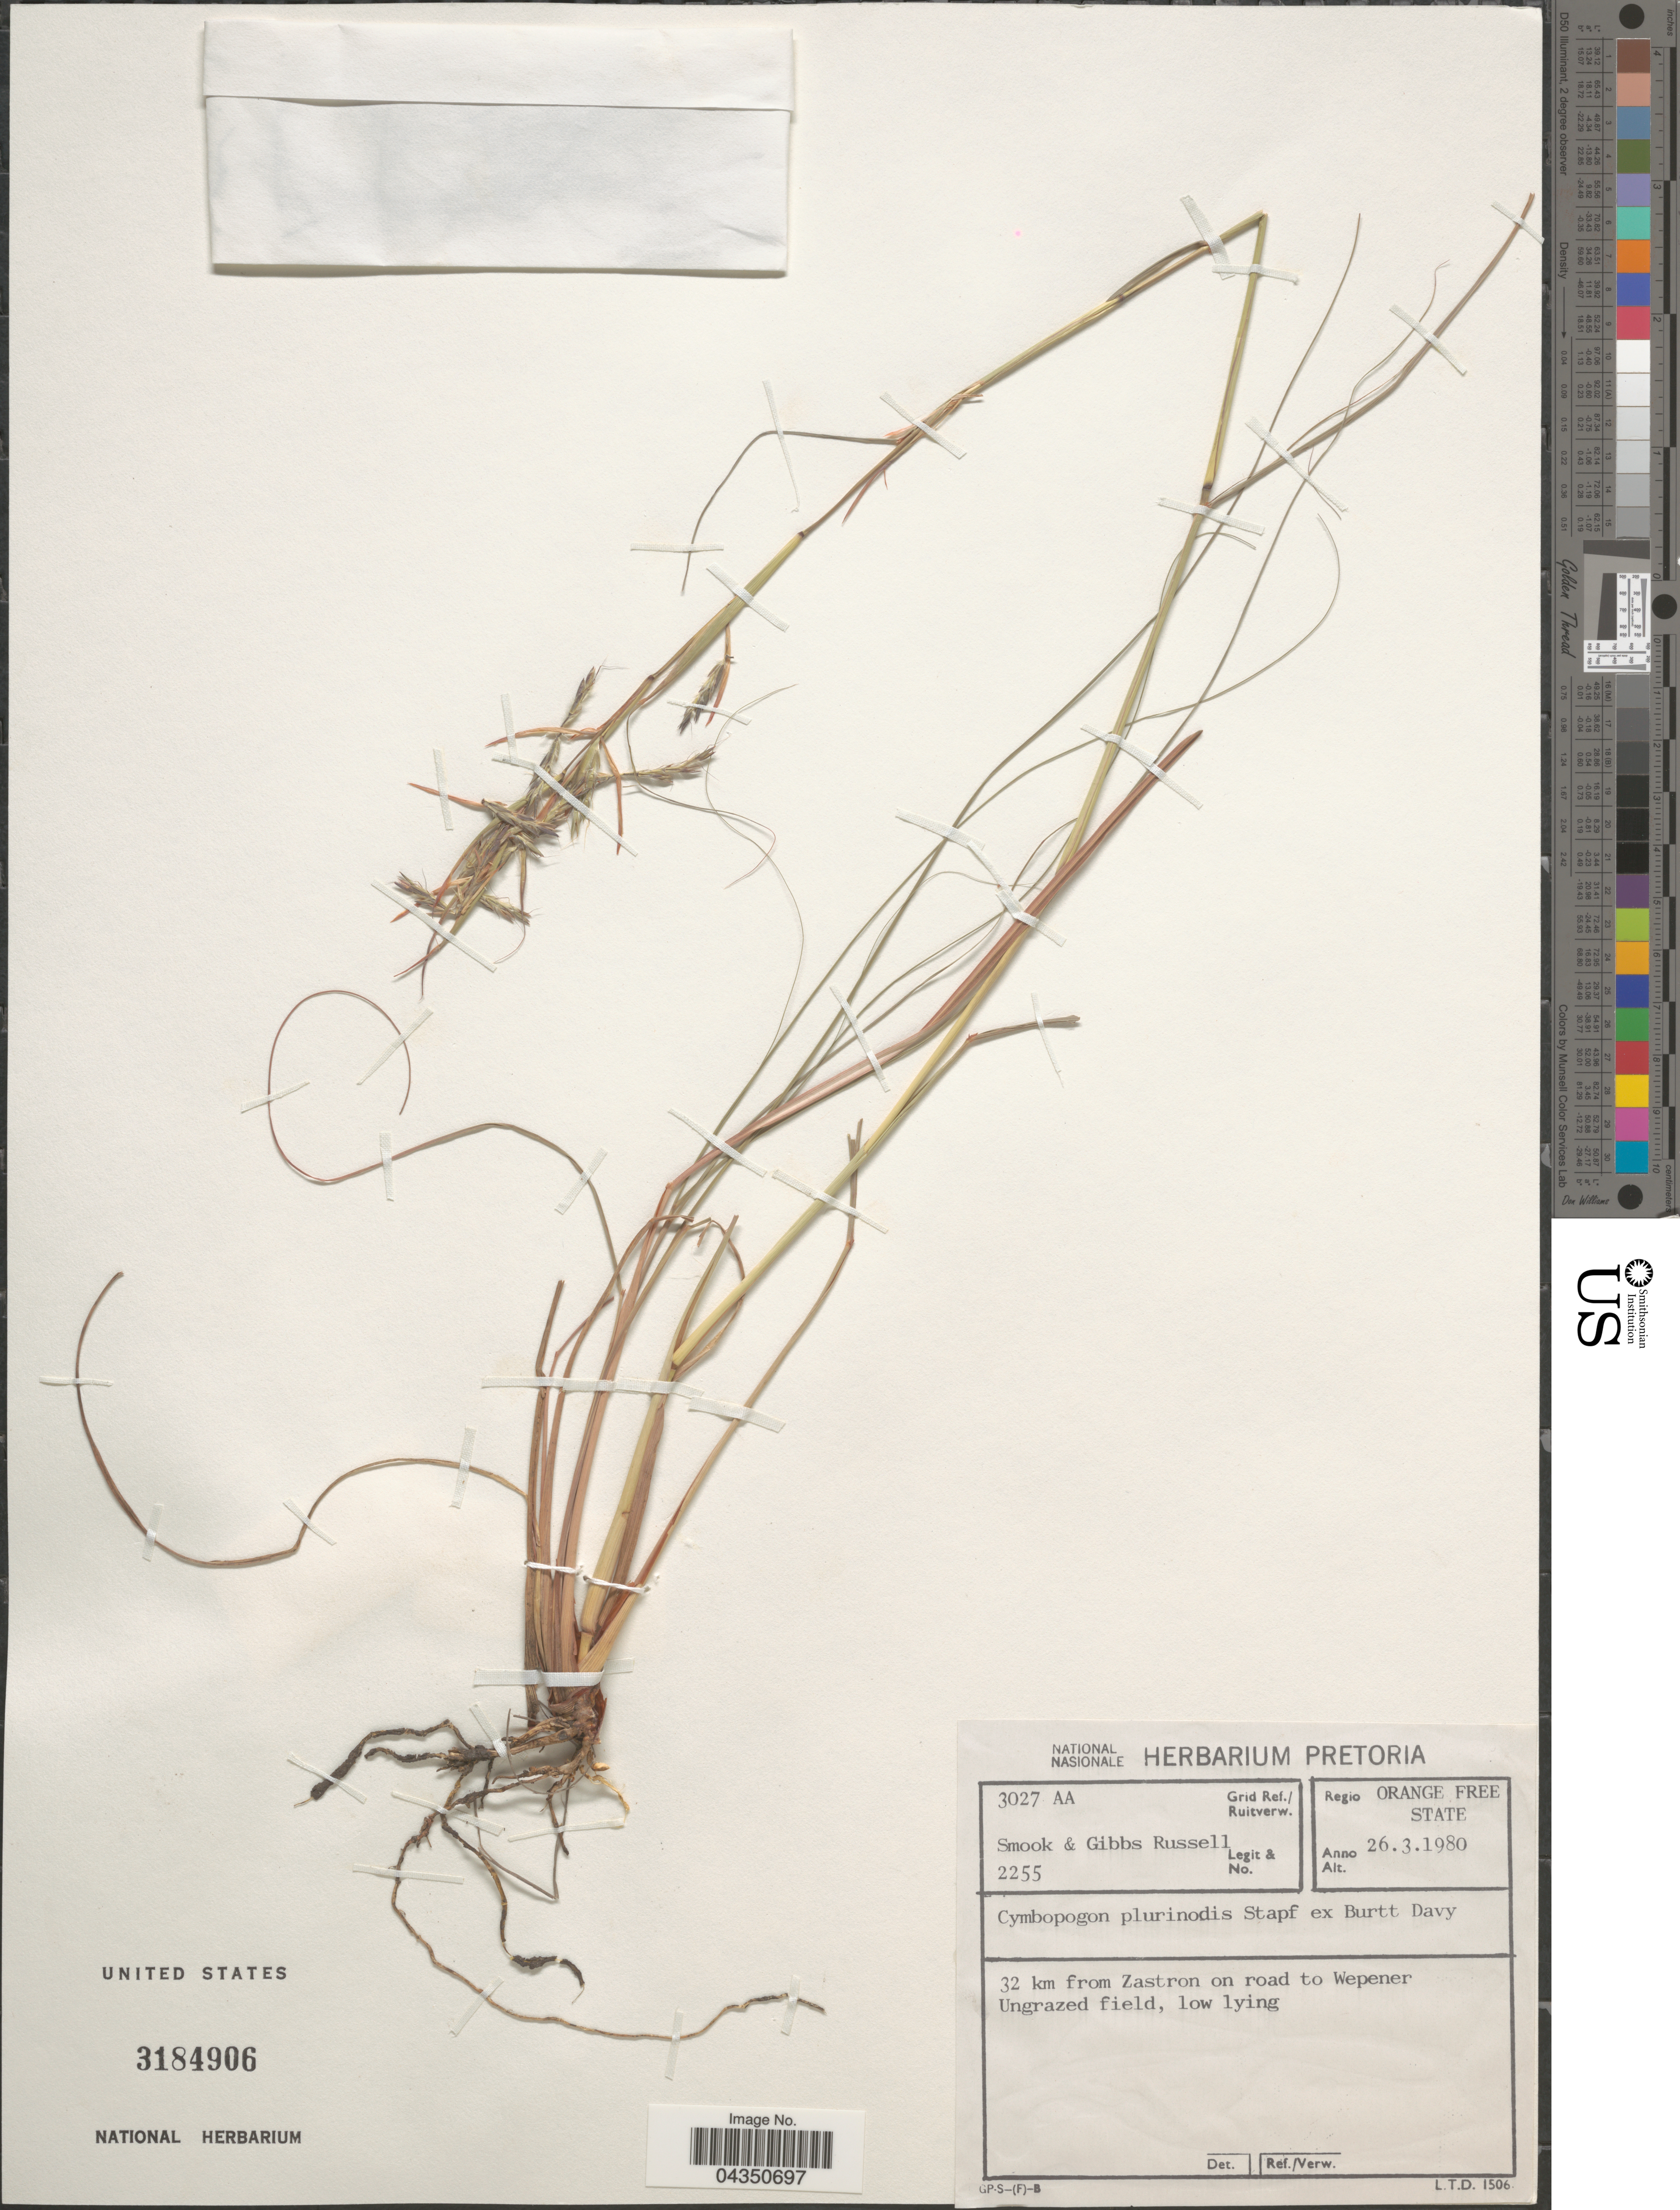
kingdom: Plantae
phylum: Tracheophyta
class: Liliopsida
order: Poales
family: Poaceae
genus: Cymbopogon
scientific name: Cymbopogon pospischillii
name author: (K. Schum.) C.E. Hubb.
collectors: Smook & G. Russell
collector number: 2255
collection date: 1980-03-26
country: South Africa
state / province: Free State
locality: Grid Ref./ Ruitverw. 3027 AA. Regio Orange Free State. 32 km from Zastron on road to Wepener.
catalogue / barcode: US 3184906